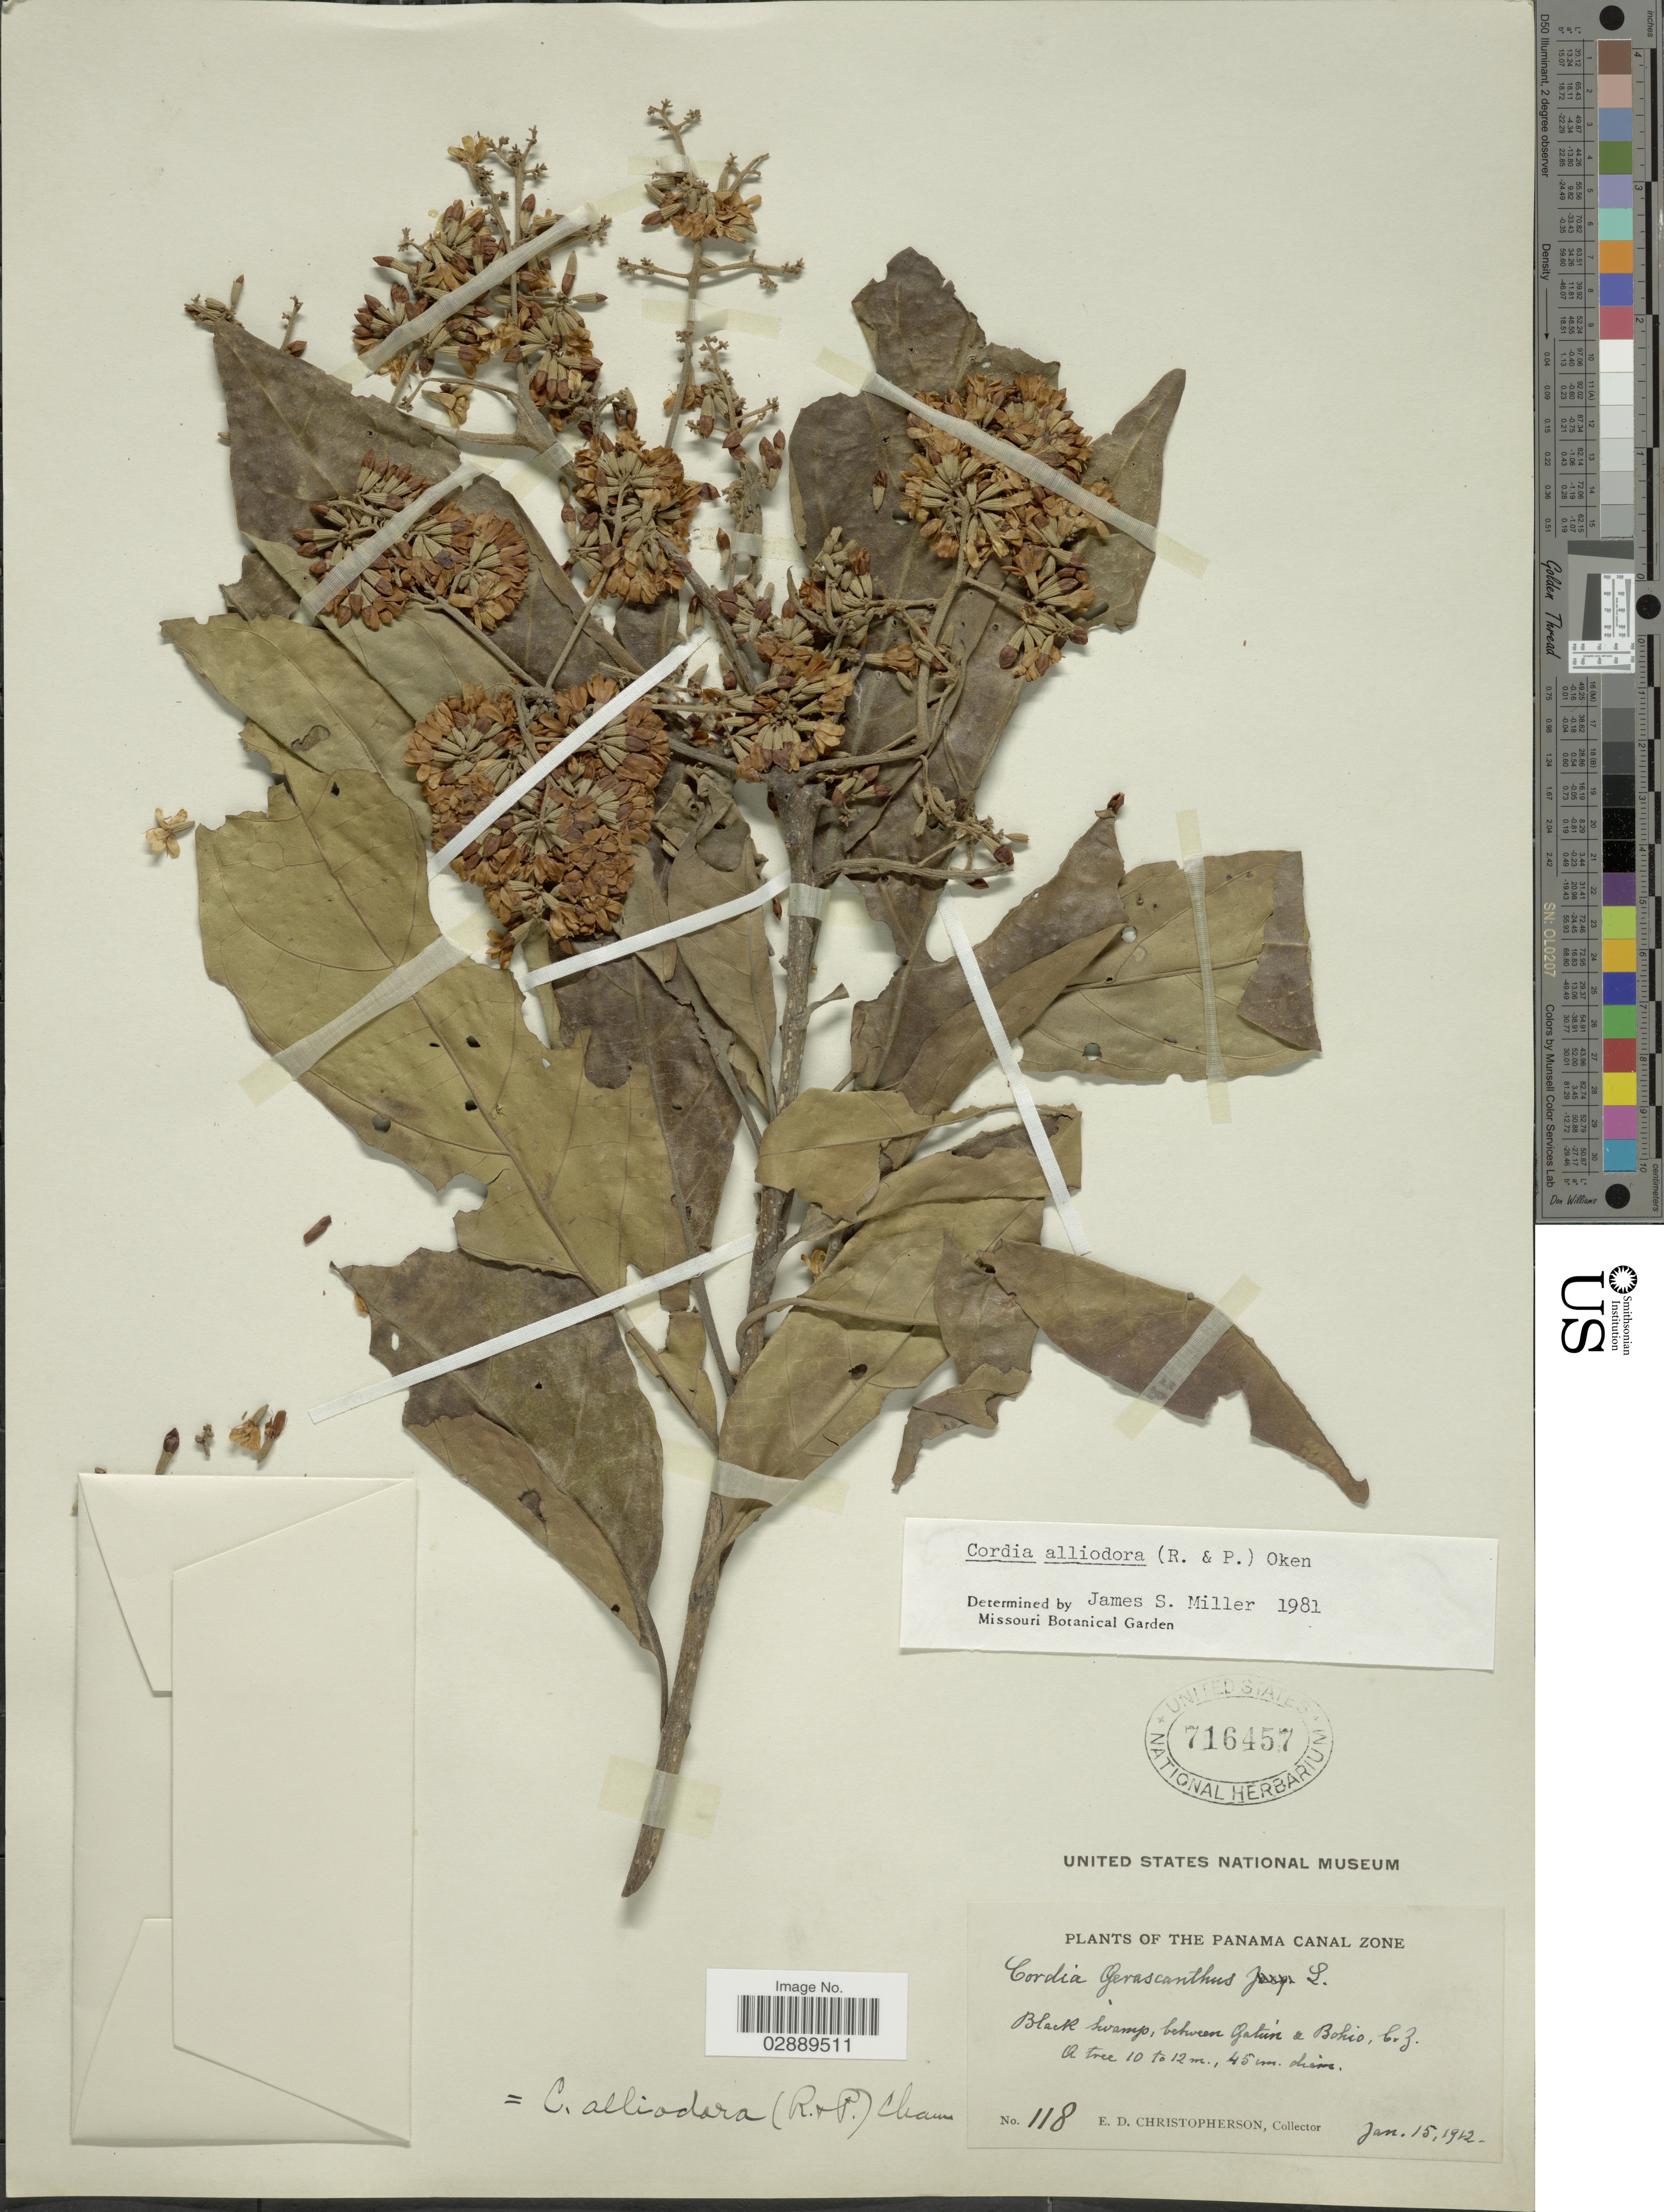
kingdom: Plantae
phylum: Tracheophyta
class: Magnoliopsida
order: Boraginales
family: Cordiaceae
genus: Cordia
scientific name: Cordia alliodora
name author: (Ruiz & Pav.) Oken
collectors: E. Christopherson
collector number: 118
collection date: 1912-01-15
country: Panama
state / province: Colón / Panamá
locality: Canal Zone. Black swamp, between Gatún & Bohio, C. Z.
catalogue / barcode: US 716457